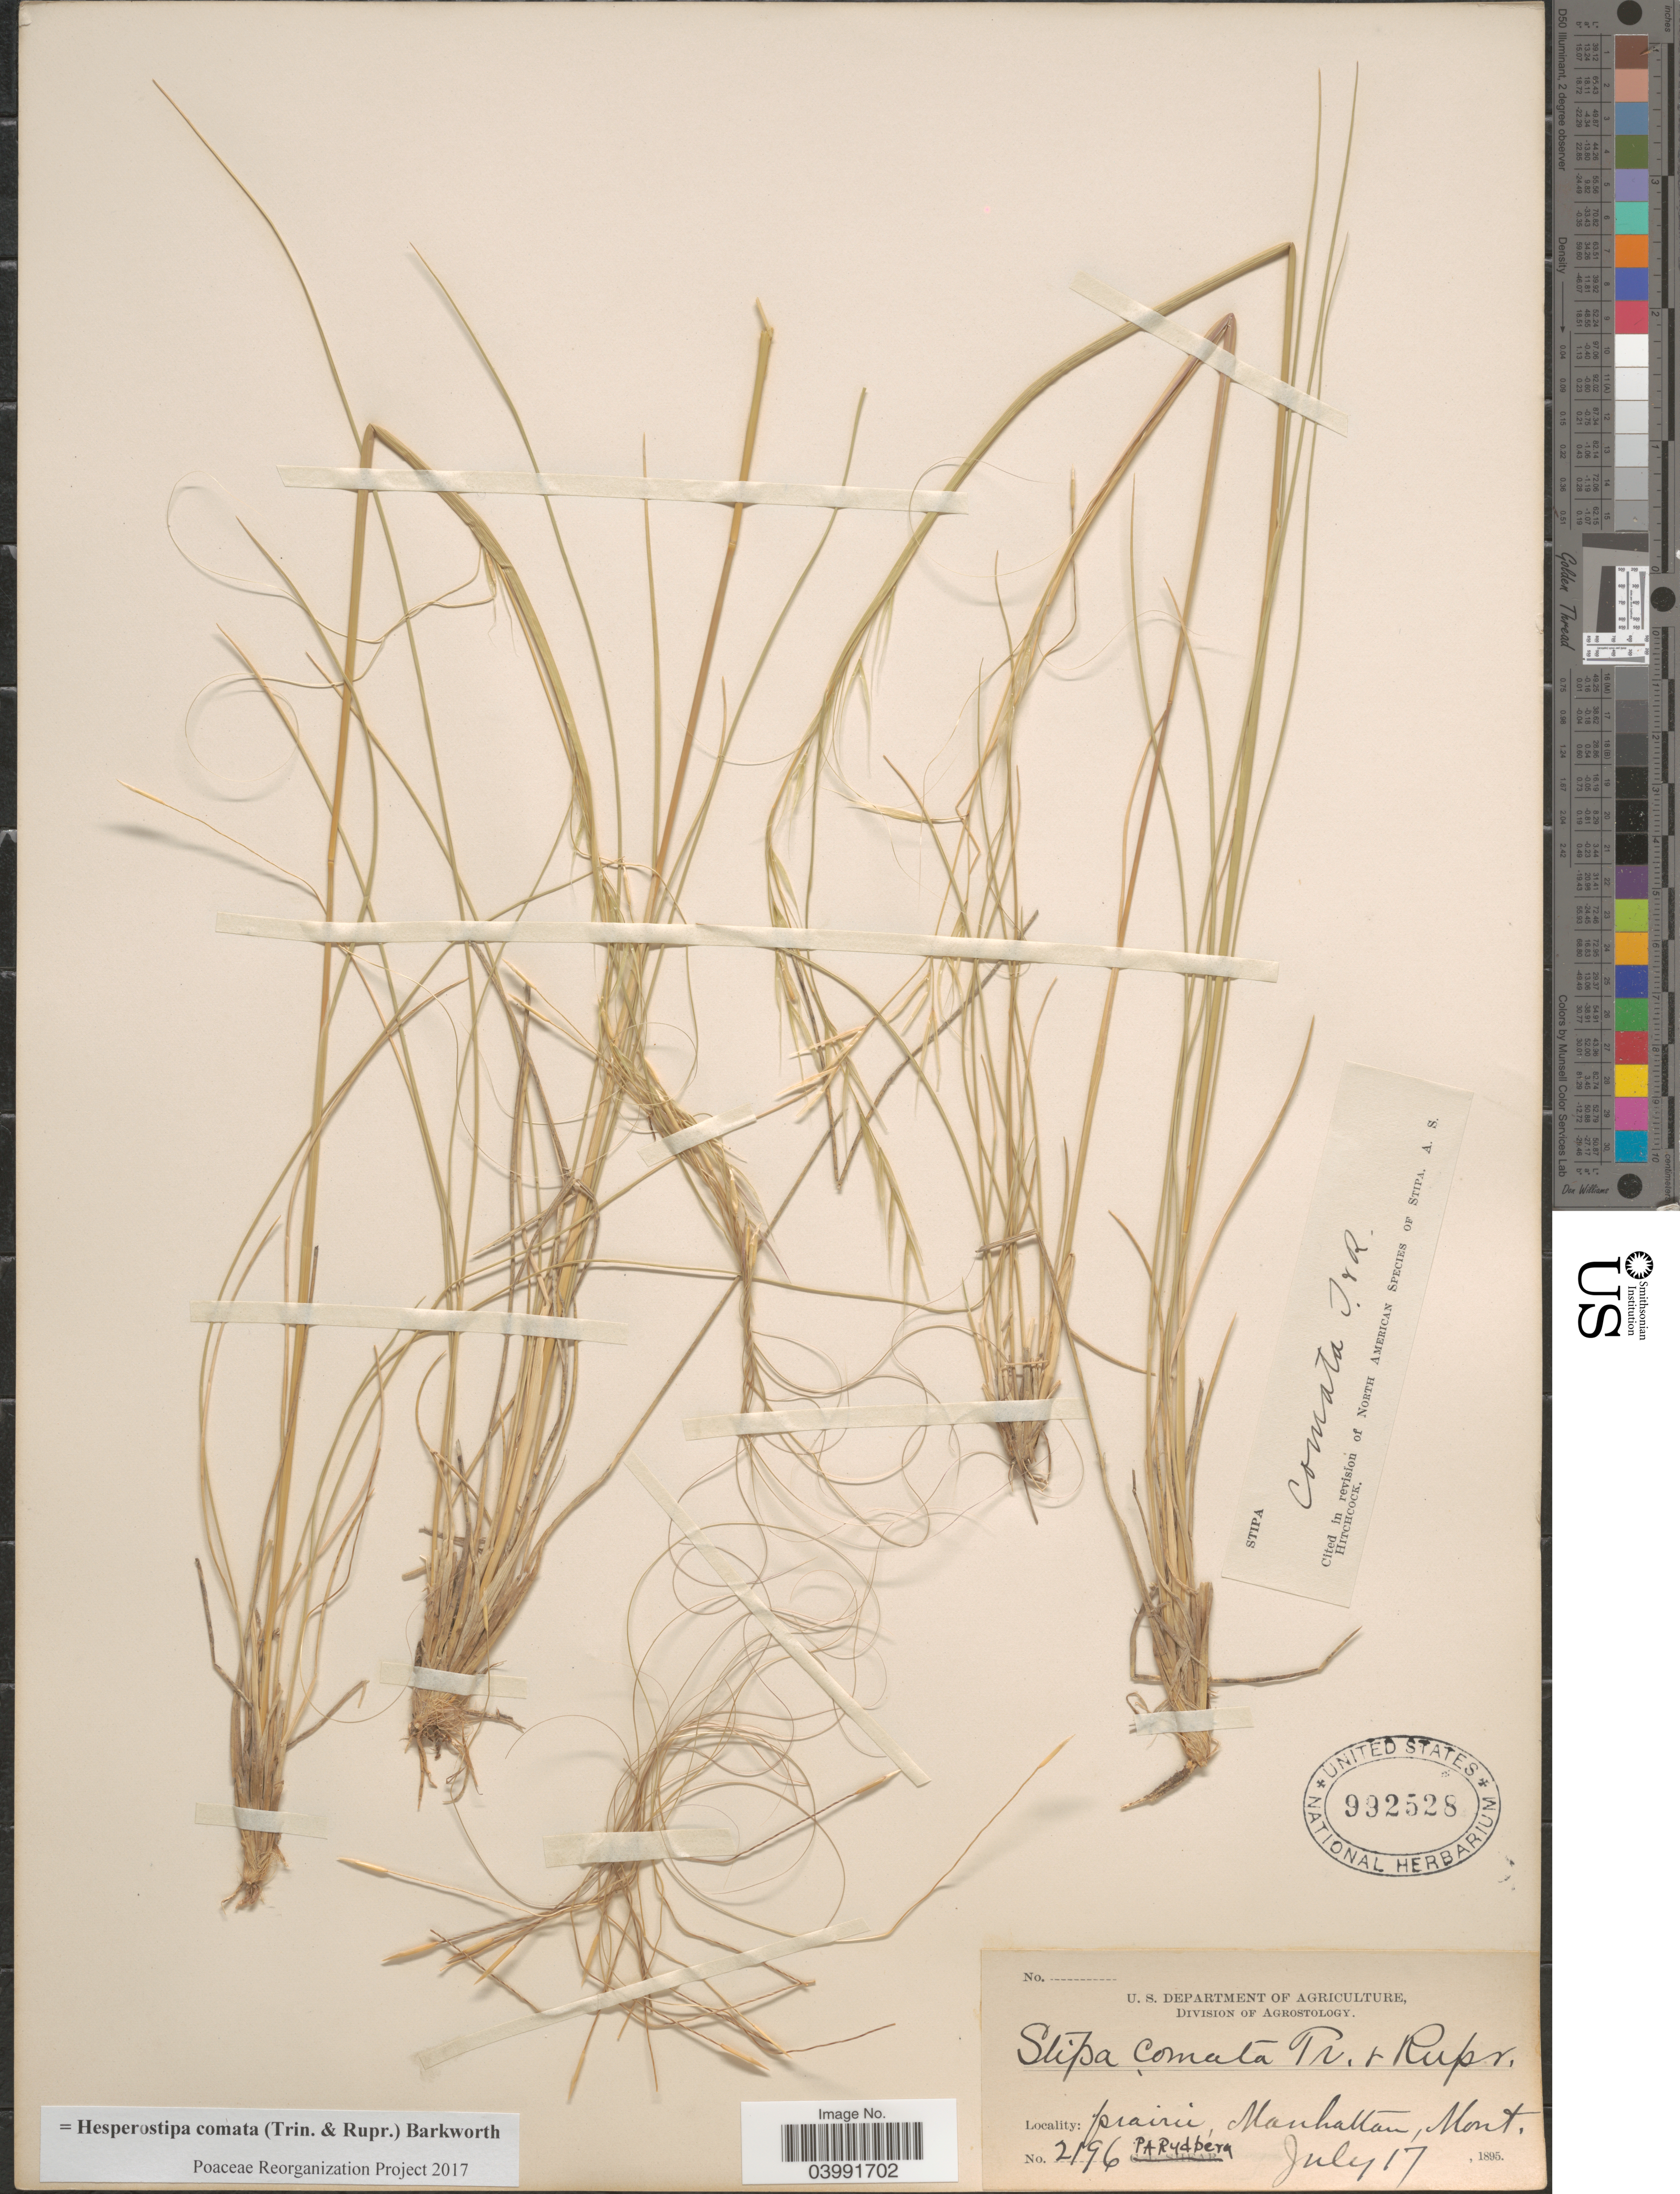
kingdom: Plantae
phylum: Tracheophyta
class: Liliopsida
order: Poales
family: Poaceae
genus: Hesperostipa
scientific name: Hesperostipa comata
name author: (Trin. & Rupr.) Barkworth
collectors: P. A. Rydberg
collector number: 2196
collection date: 1895-07-17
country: United States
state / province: Montana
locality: Prairie, Manhattan.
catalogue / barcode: US 992528